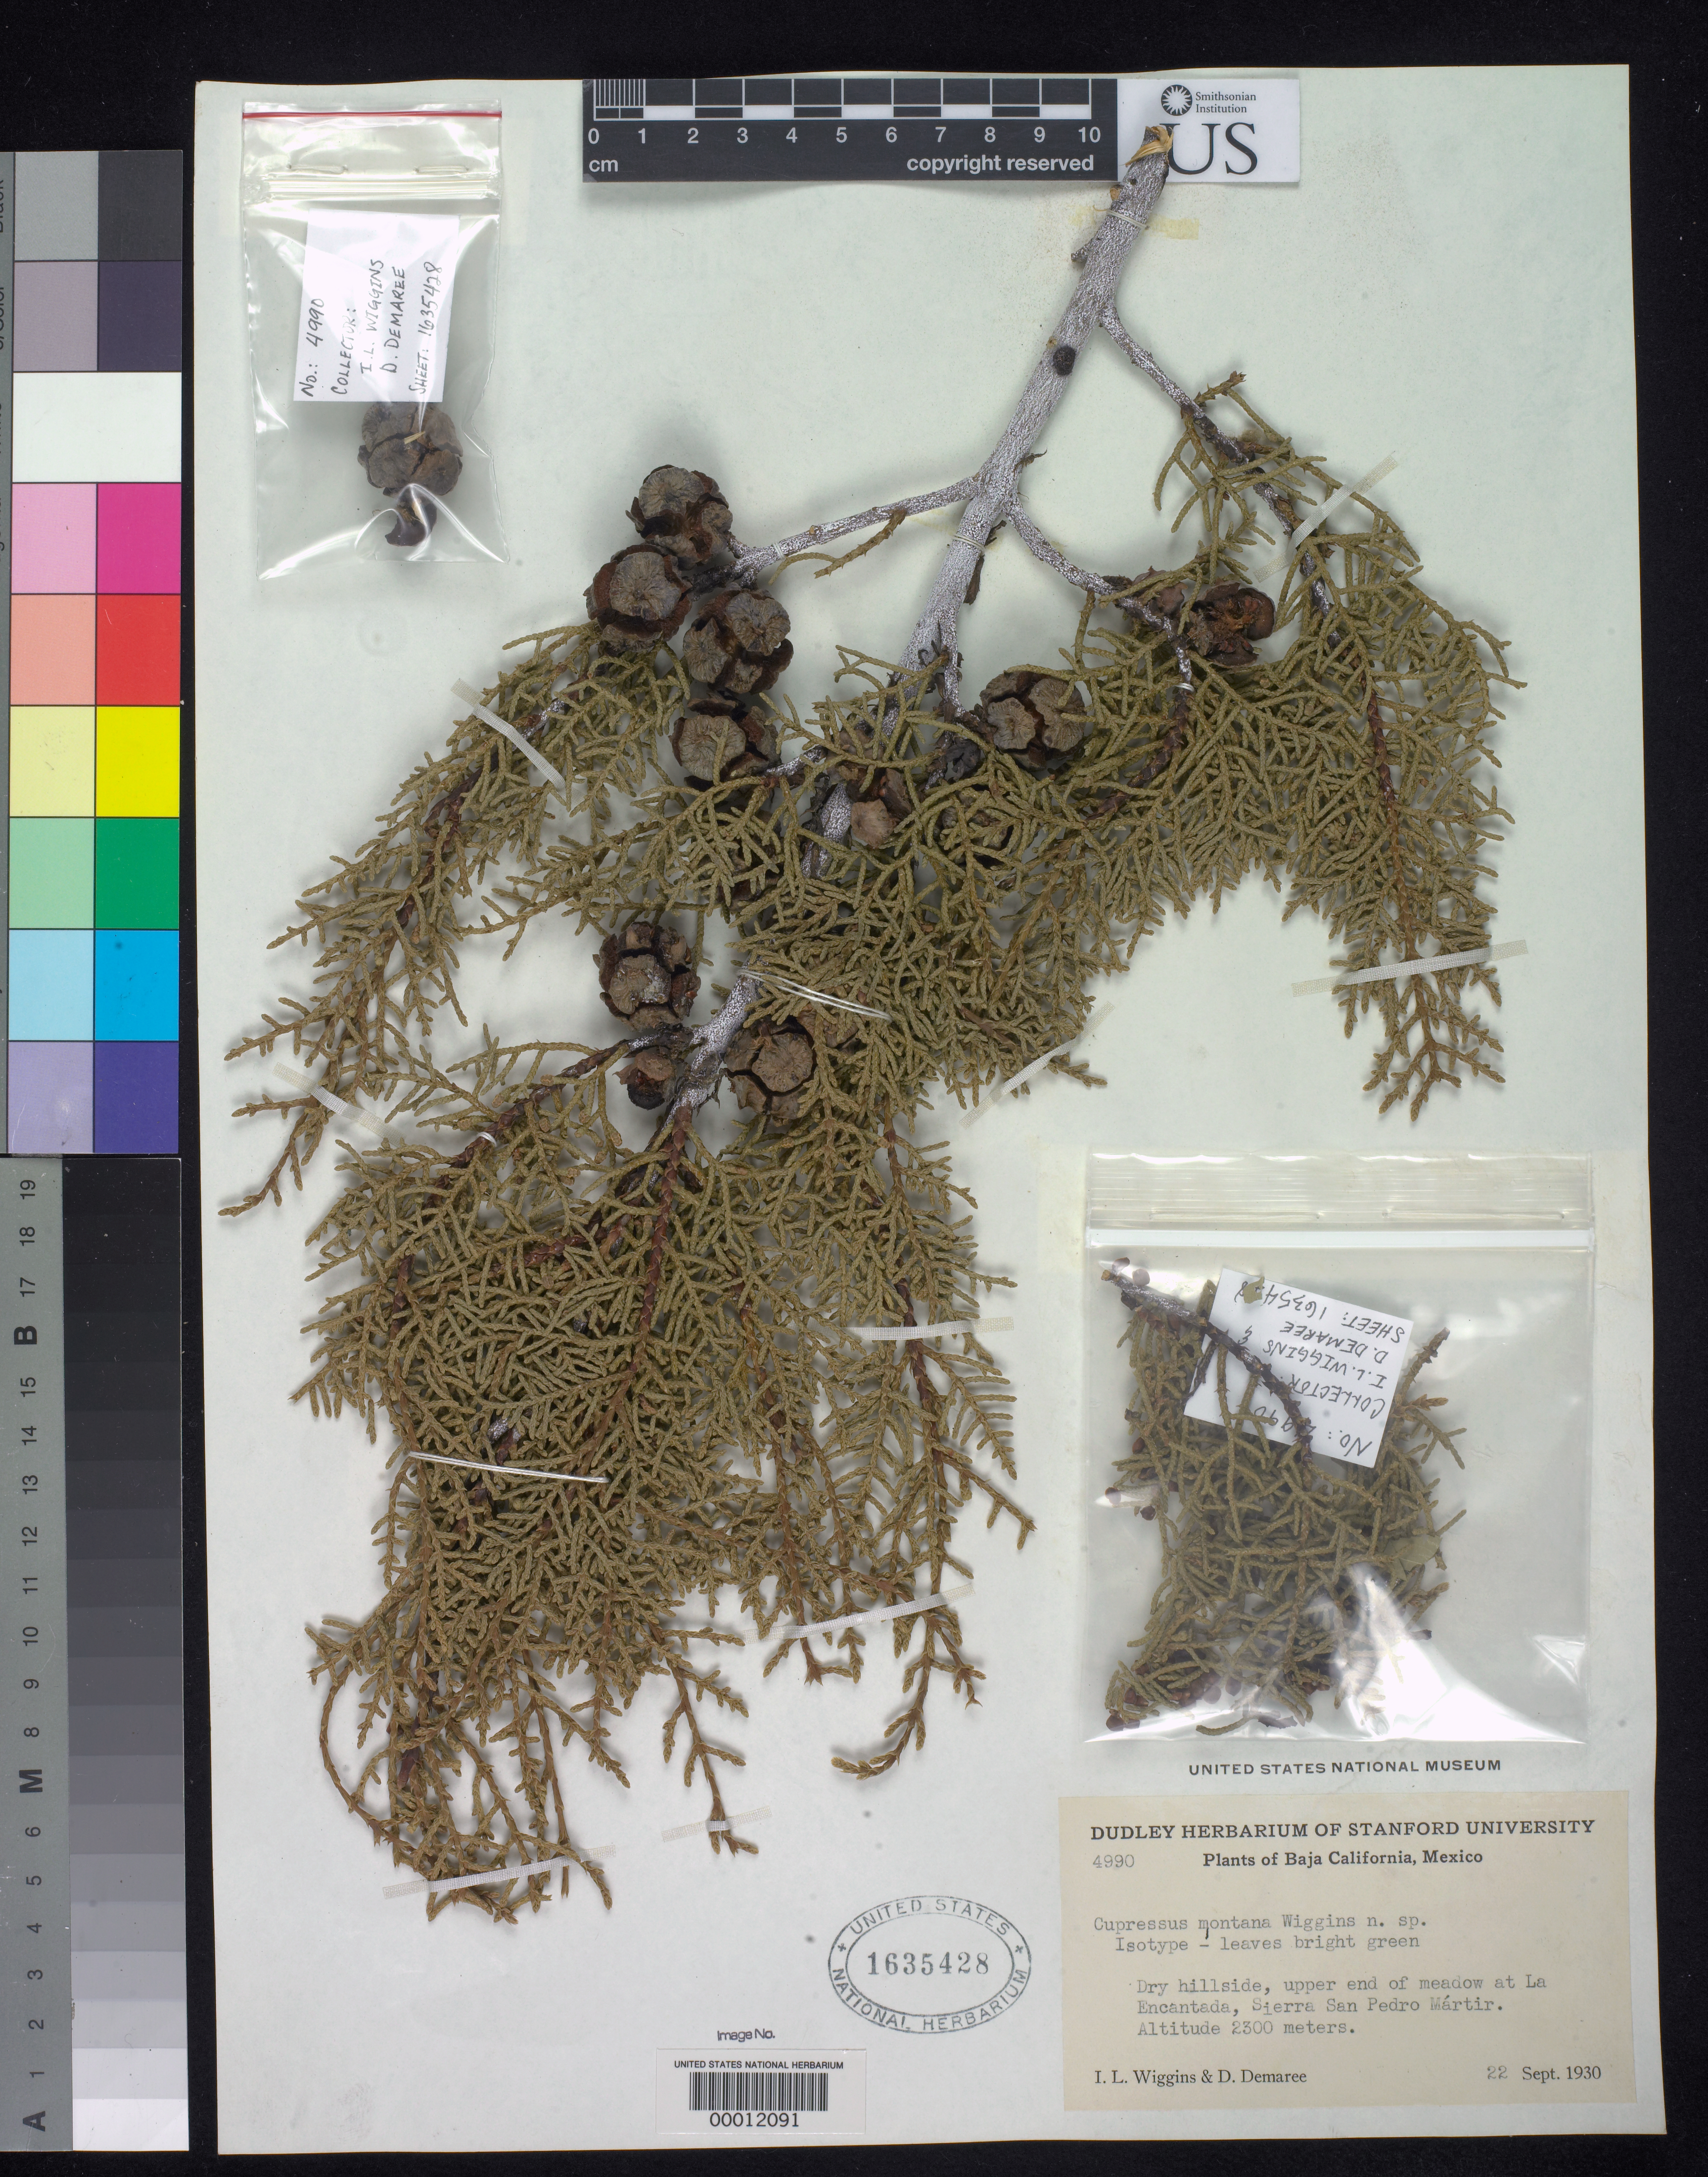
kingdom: Plantae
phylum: Tracheophyta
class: Pinopsida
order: Pinales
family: Cupressaceae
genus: Cupressus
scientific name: Cupressus montana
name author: Wiggins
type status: Isotype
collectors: I. L. Wiggins & D. Demaree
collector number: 4990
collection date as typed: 22 Sep 1930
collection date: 1930-09-22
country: Mexico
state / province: Baja California Norte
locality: La Encantada, Sierra San Pedro Martir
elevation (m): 2300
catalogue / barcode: US 1635428